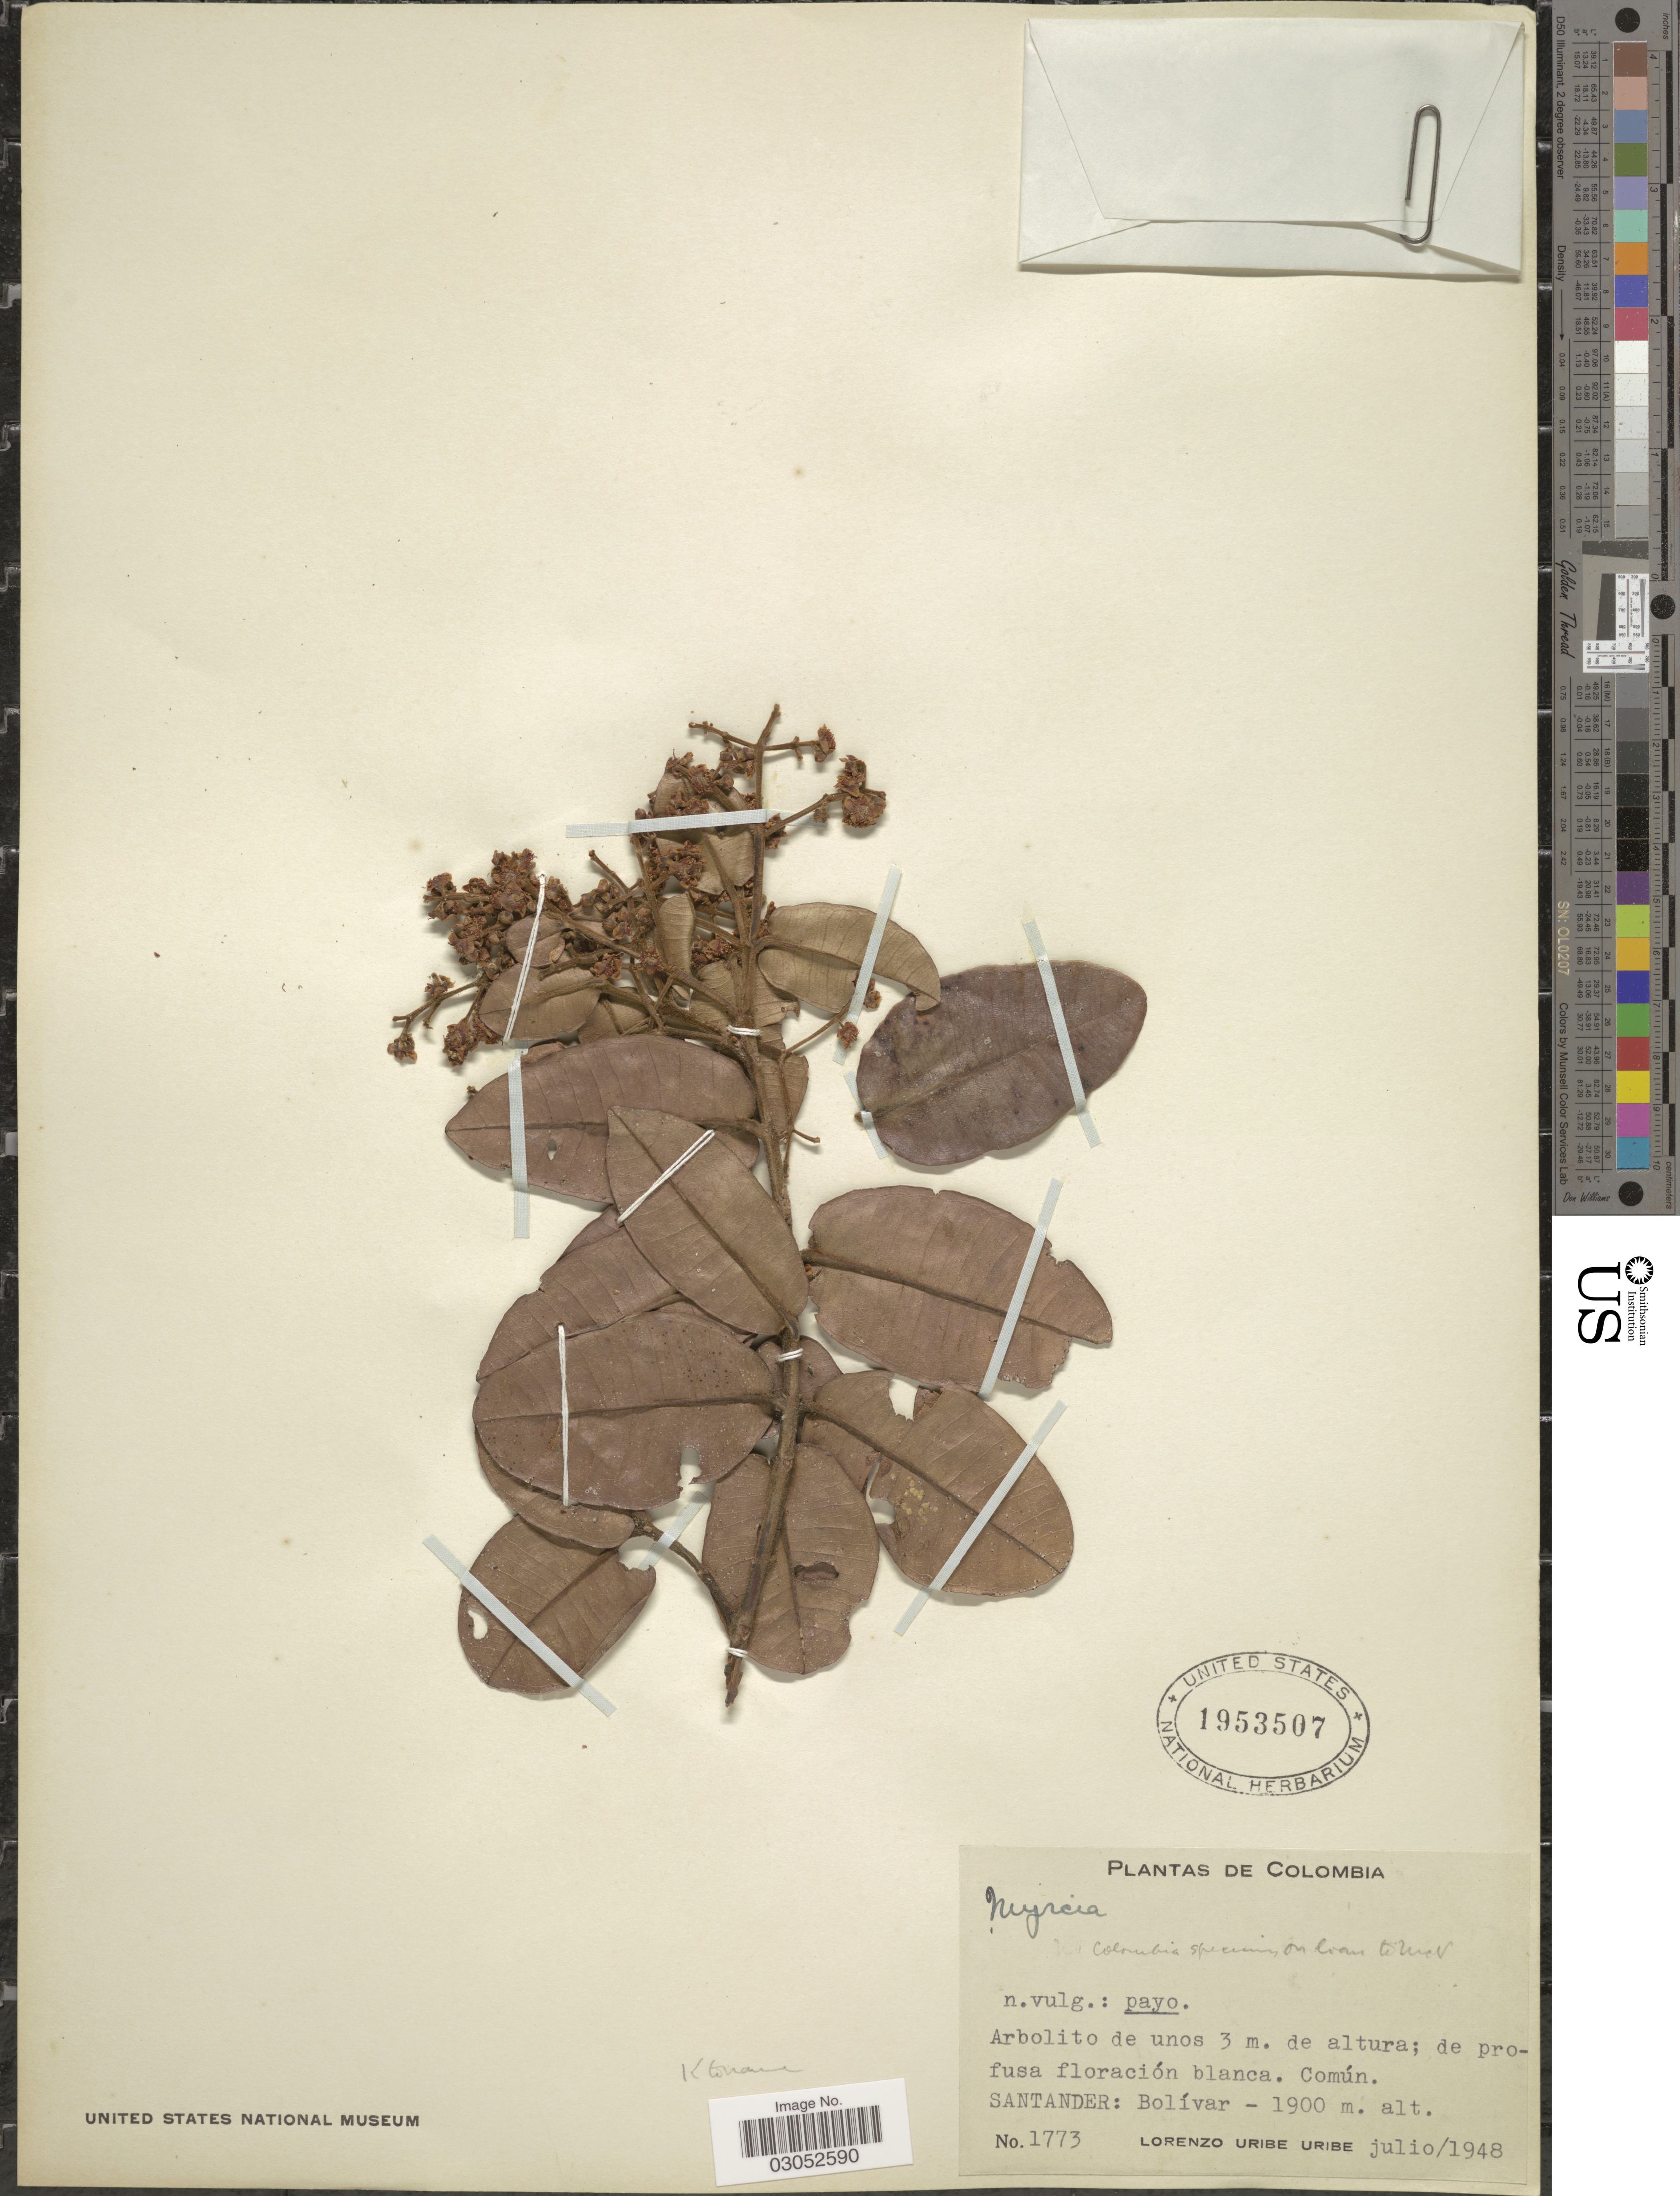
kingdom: Plantae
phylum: Tracheophyta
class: Magnoliopsida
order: Myrtales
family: Myrtaceae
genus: Myrcia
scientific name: Myrcia sp.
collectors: L. Uribe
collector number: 1773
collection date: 1948-07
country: Colombia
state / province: Santander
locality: Santander: Bolívar.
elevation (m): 1900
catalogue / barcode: US 1953507